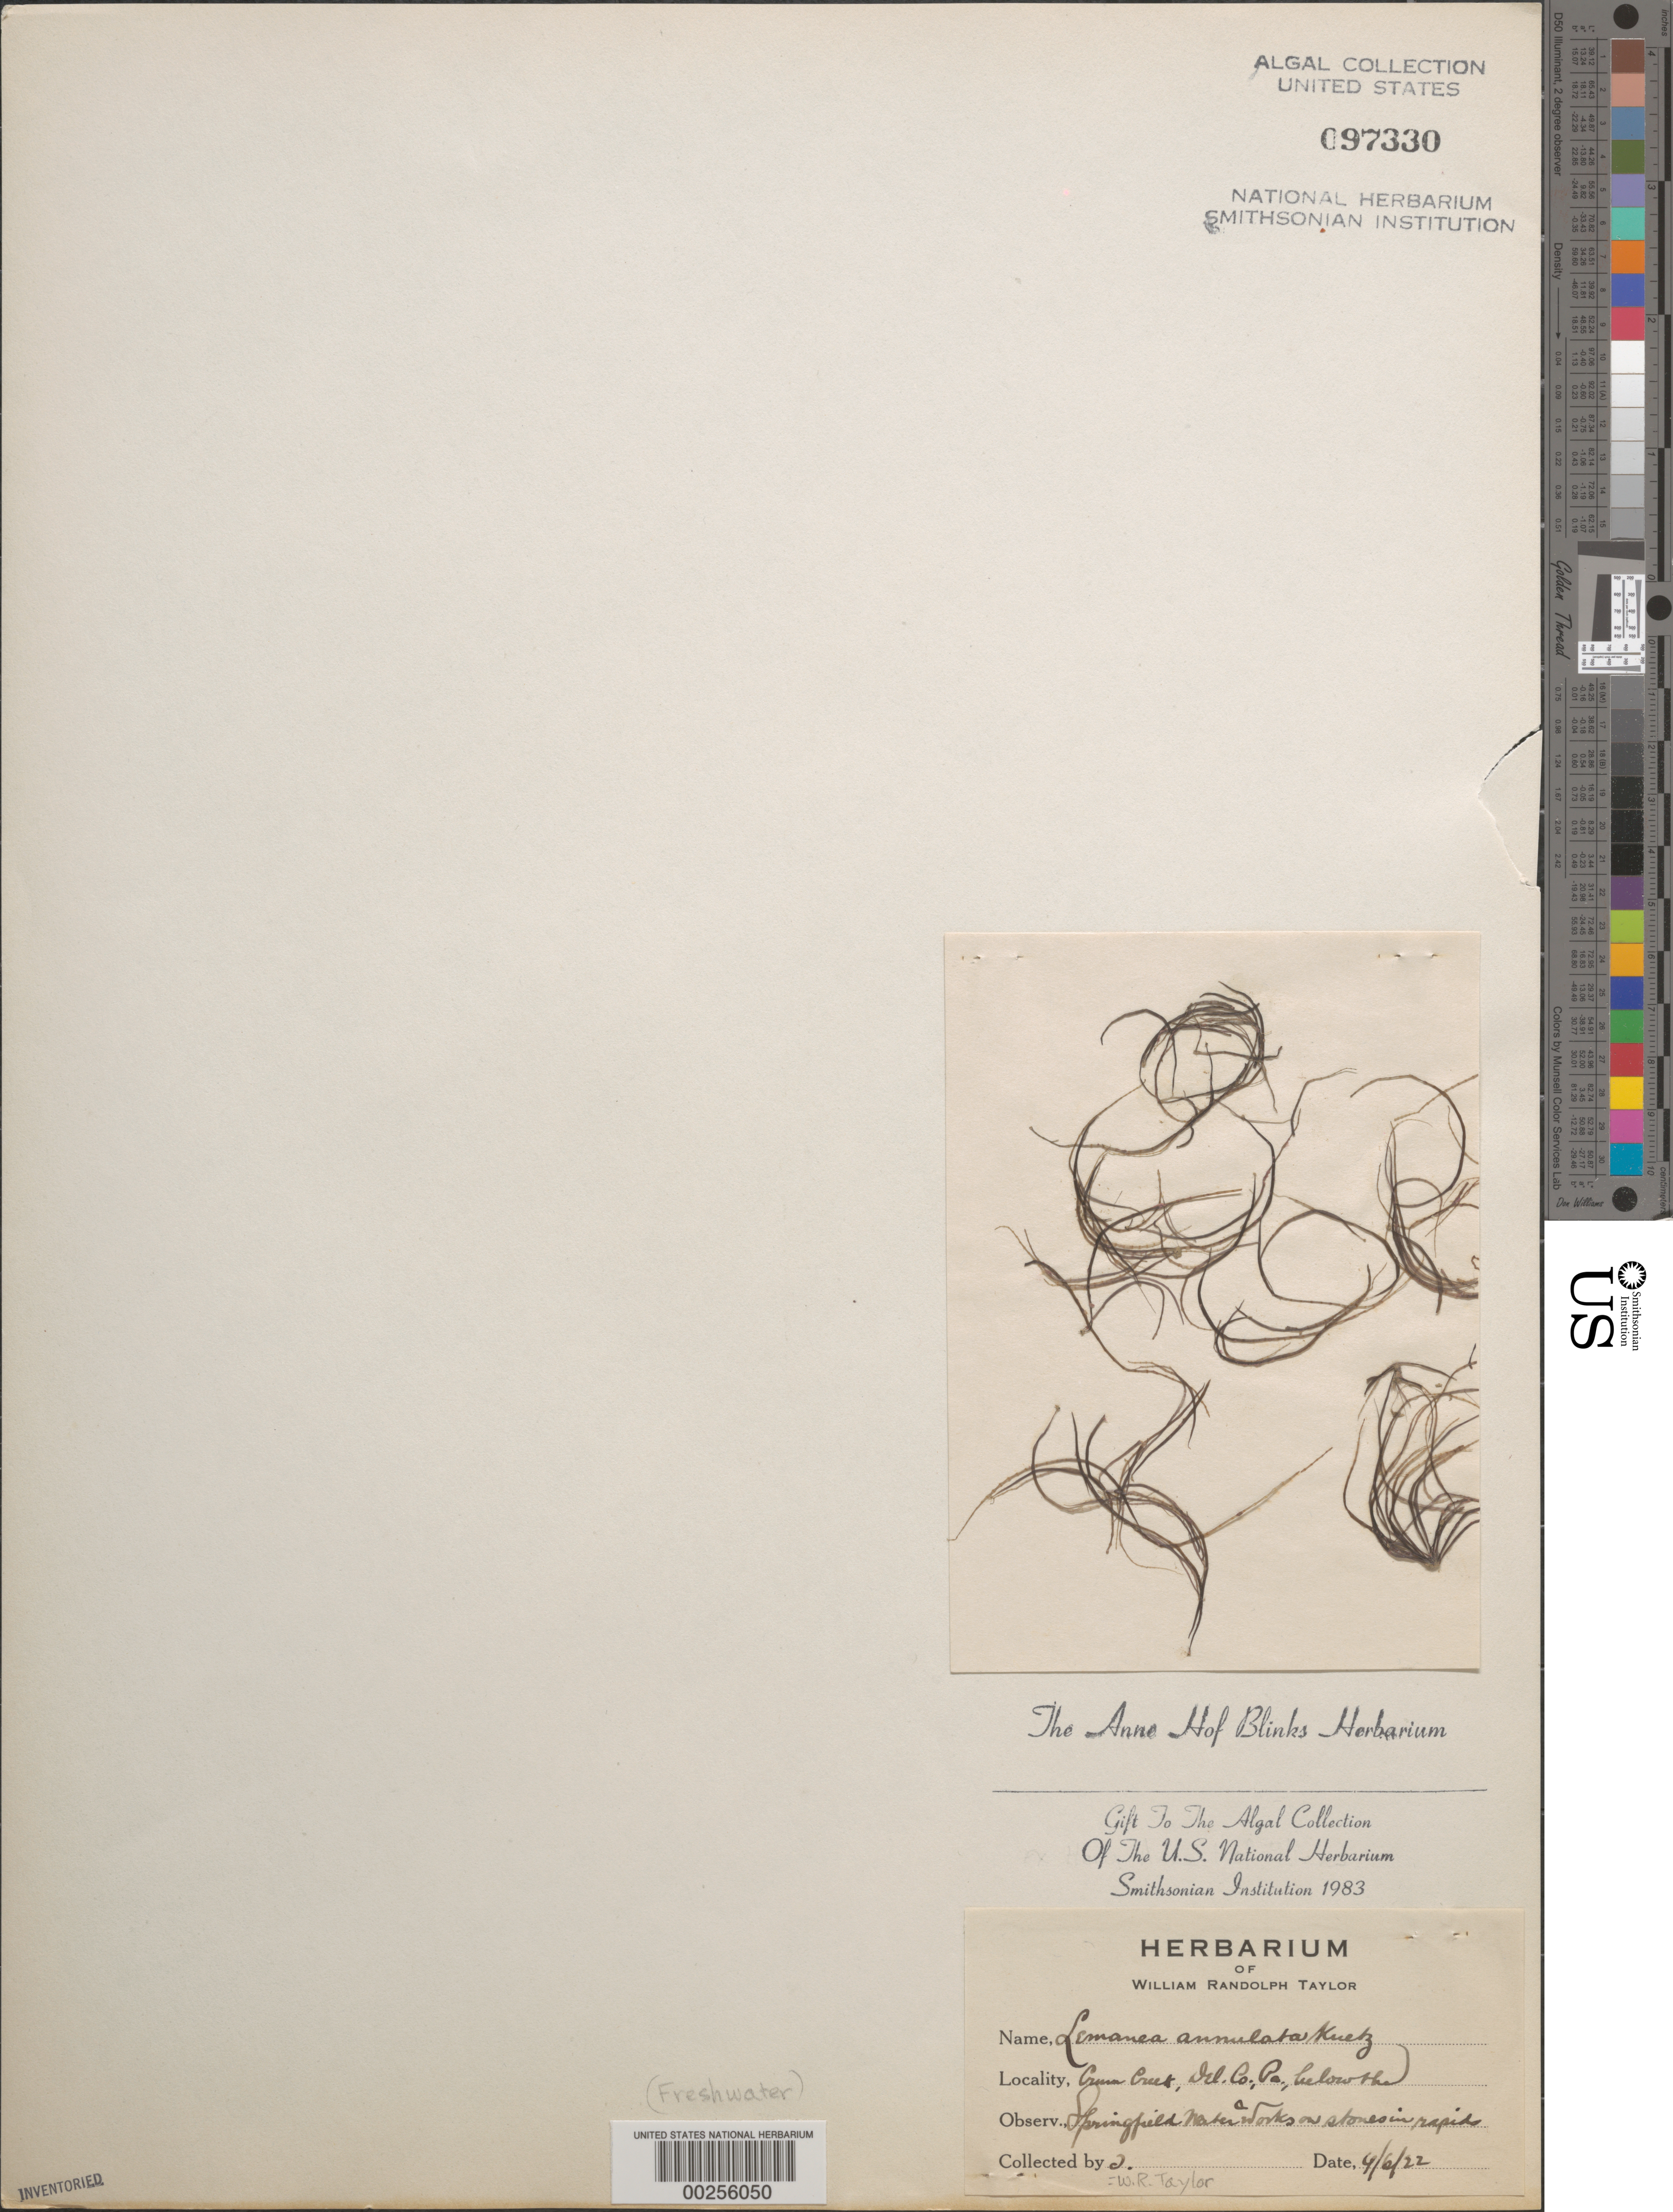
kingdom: Plantae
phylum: Rhodophyta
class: Florideophyceae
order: Batrachospermales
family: Lemaneaceae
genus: Lemanea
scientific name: Lemanea annulata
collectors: W. R. Taylor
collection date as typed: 06 Apr 1922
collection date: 1922-04-06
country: United States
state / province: Pennsylvania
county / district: Delaware County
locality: Crum Creek, below Springfield Waterworks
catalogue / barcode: US 97330